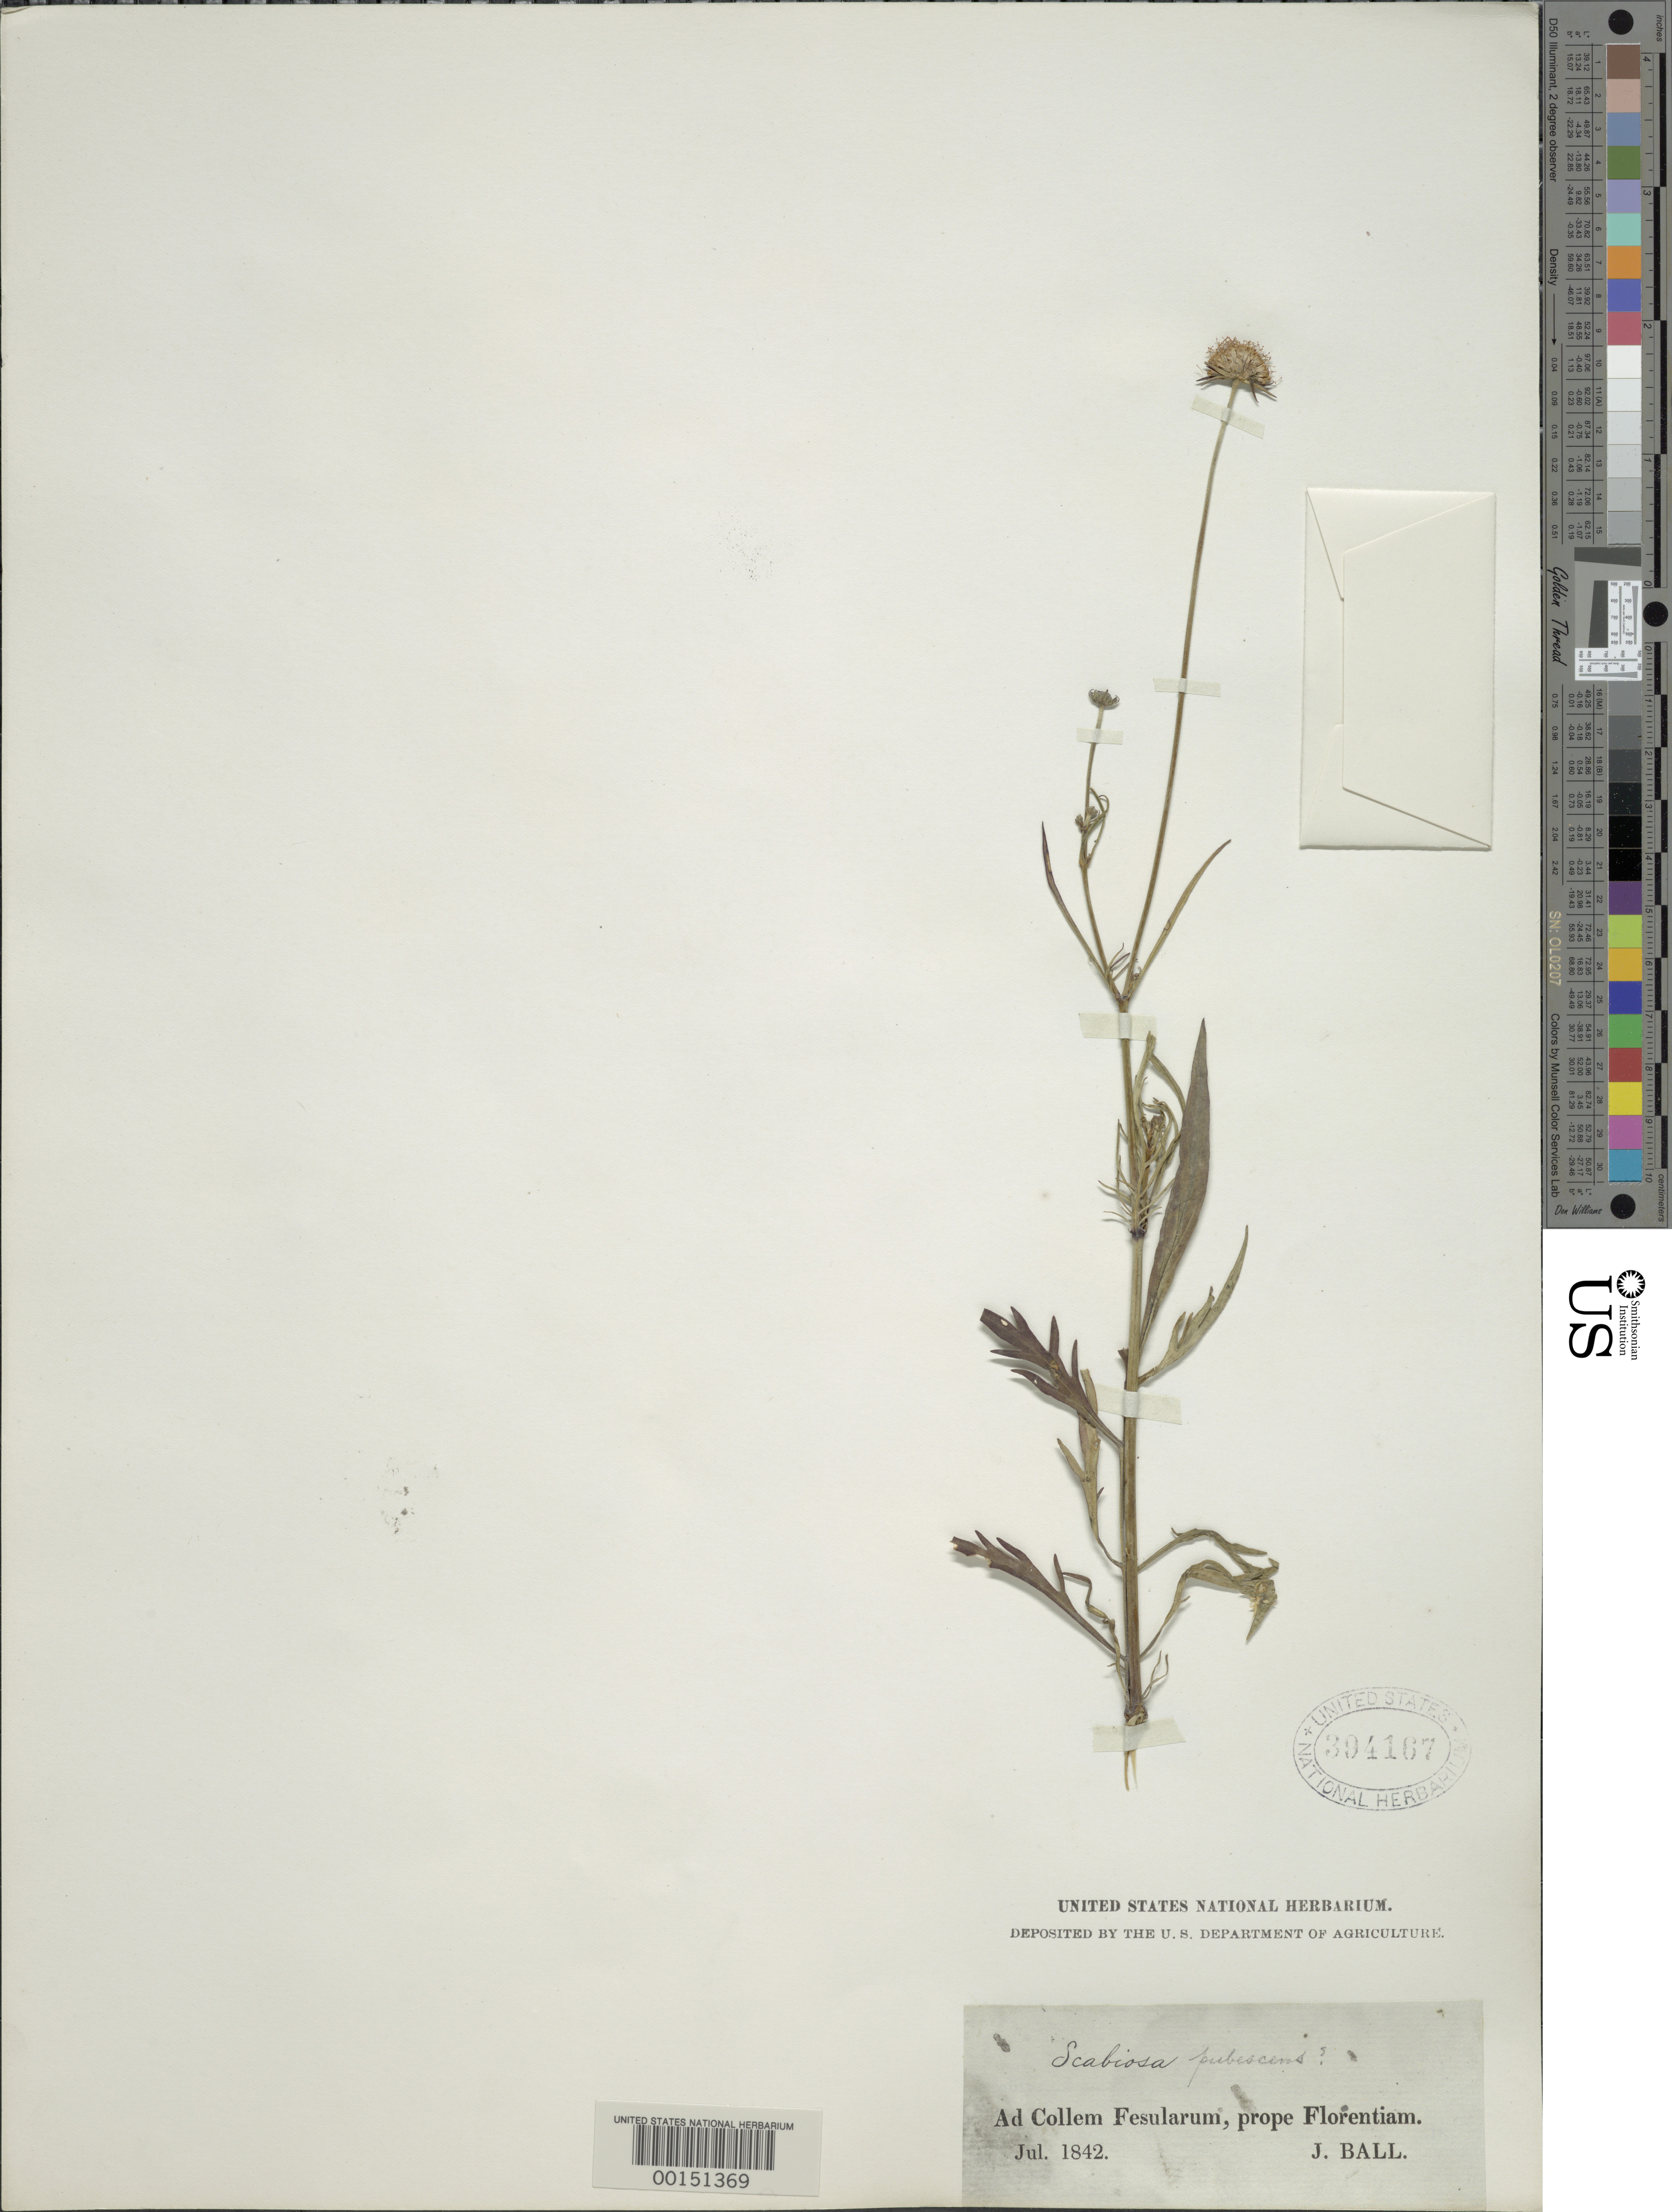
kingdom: Plantae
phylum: Tracheophyta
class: Magnoliopsida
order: Dipsacales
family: Caprifoliaceae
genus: Scabiosa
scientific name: Scabiosa pubescens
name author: Jord.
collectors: J. Ball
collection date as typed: Jul 1842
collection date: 1842-07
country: France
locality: Ad Collem Fesularum, near Florentiam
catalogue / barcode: US 394167